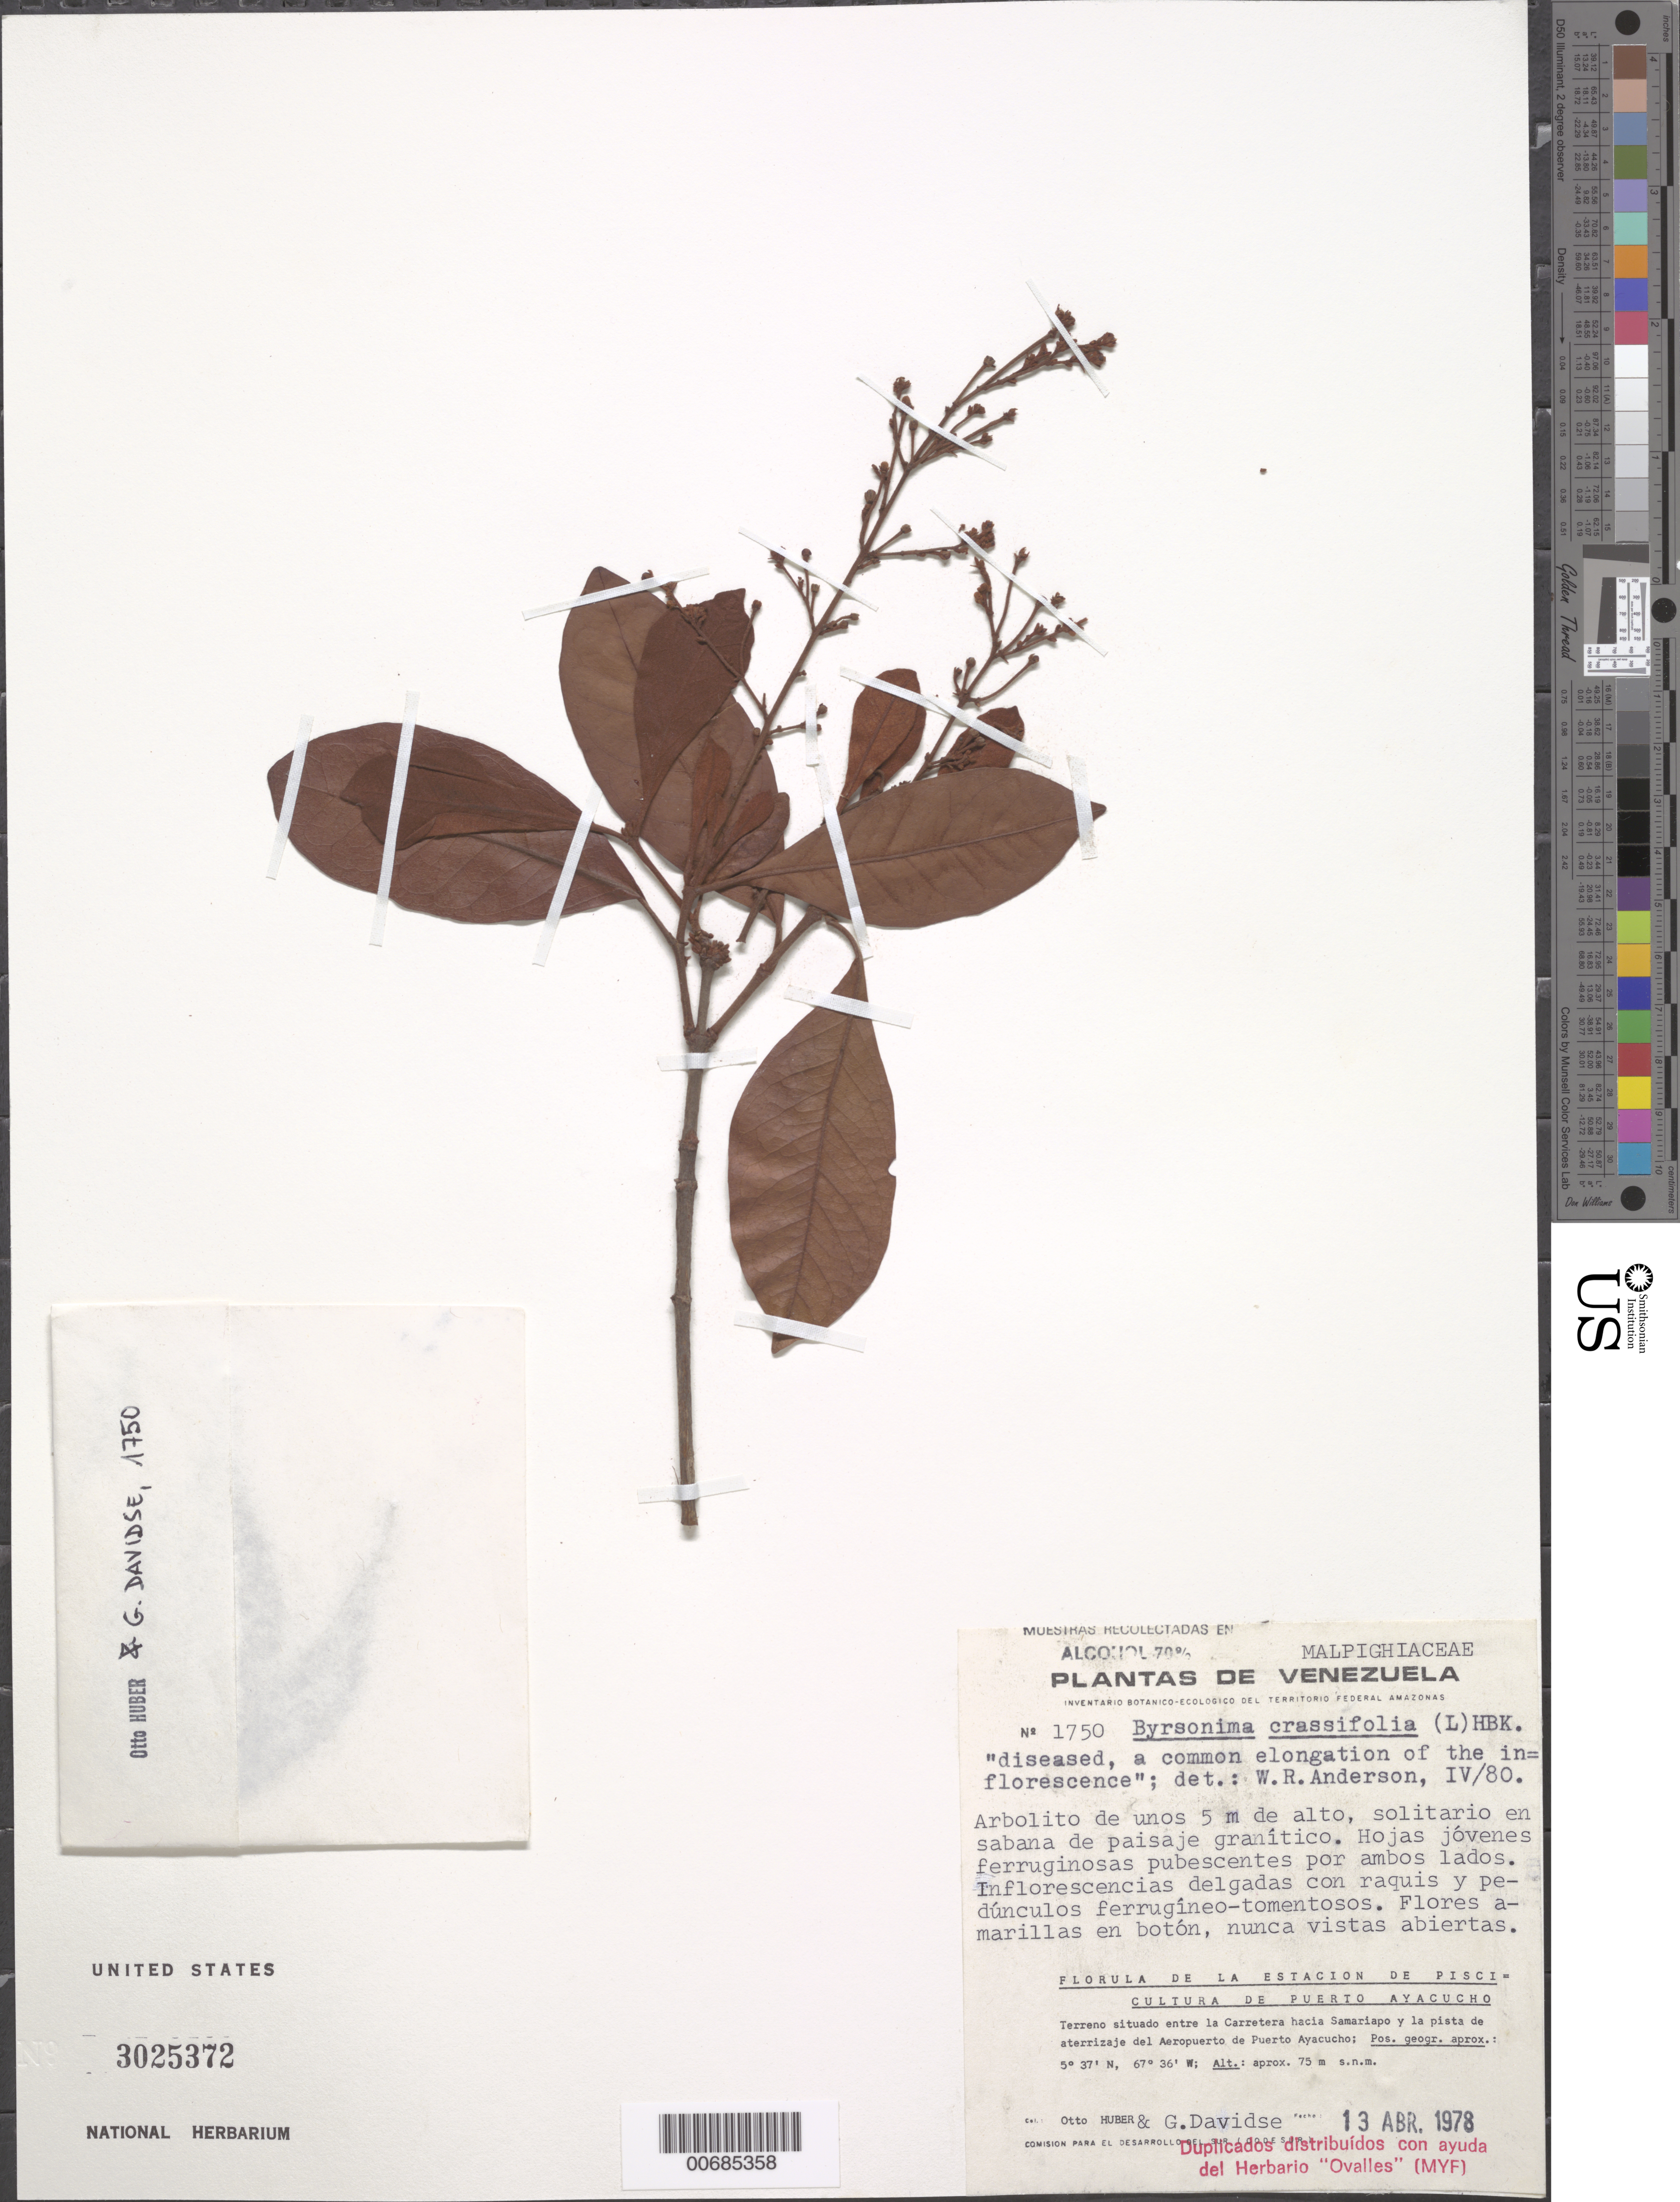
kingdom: Plantae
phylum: Tracheophyta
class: Magnoliopsida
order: Malpighiales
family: Malpighiaceae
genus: Byrsonima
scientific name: Byrsonima crassifolia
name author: (L.) Kunth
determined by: Anderson, W. R., (MICH), University of Michigan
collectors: O. Huber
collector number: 1750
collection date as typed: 13-Apr-78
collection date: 1978-04-13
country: Venezuela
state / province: Amazonas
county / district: Atures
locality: Puerto Ayacucho, carretera hacia Samariapo y la pista de aterrizaje del Aeropuerto de Puerto Ayacucho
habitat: Sabana de paisaje granitico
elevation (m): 75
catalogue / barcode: US 3025372